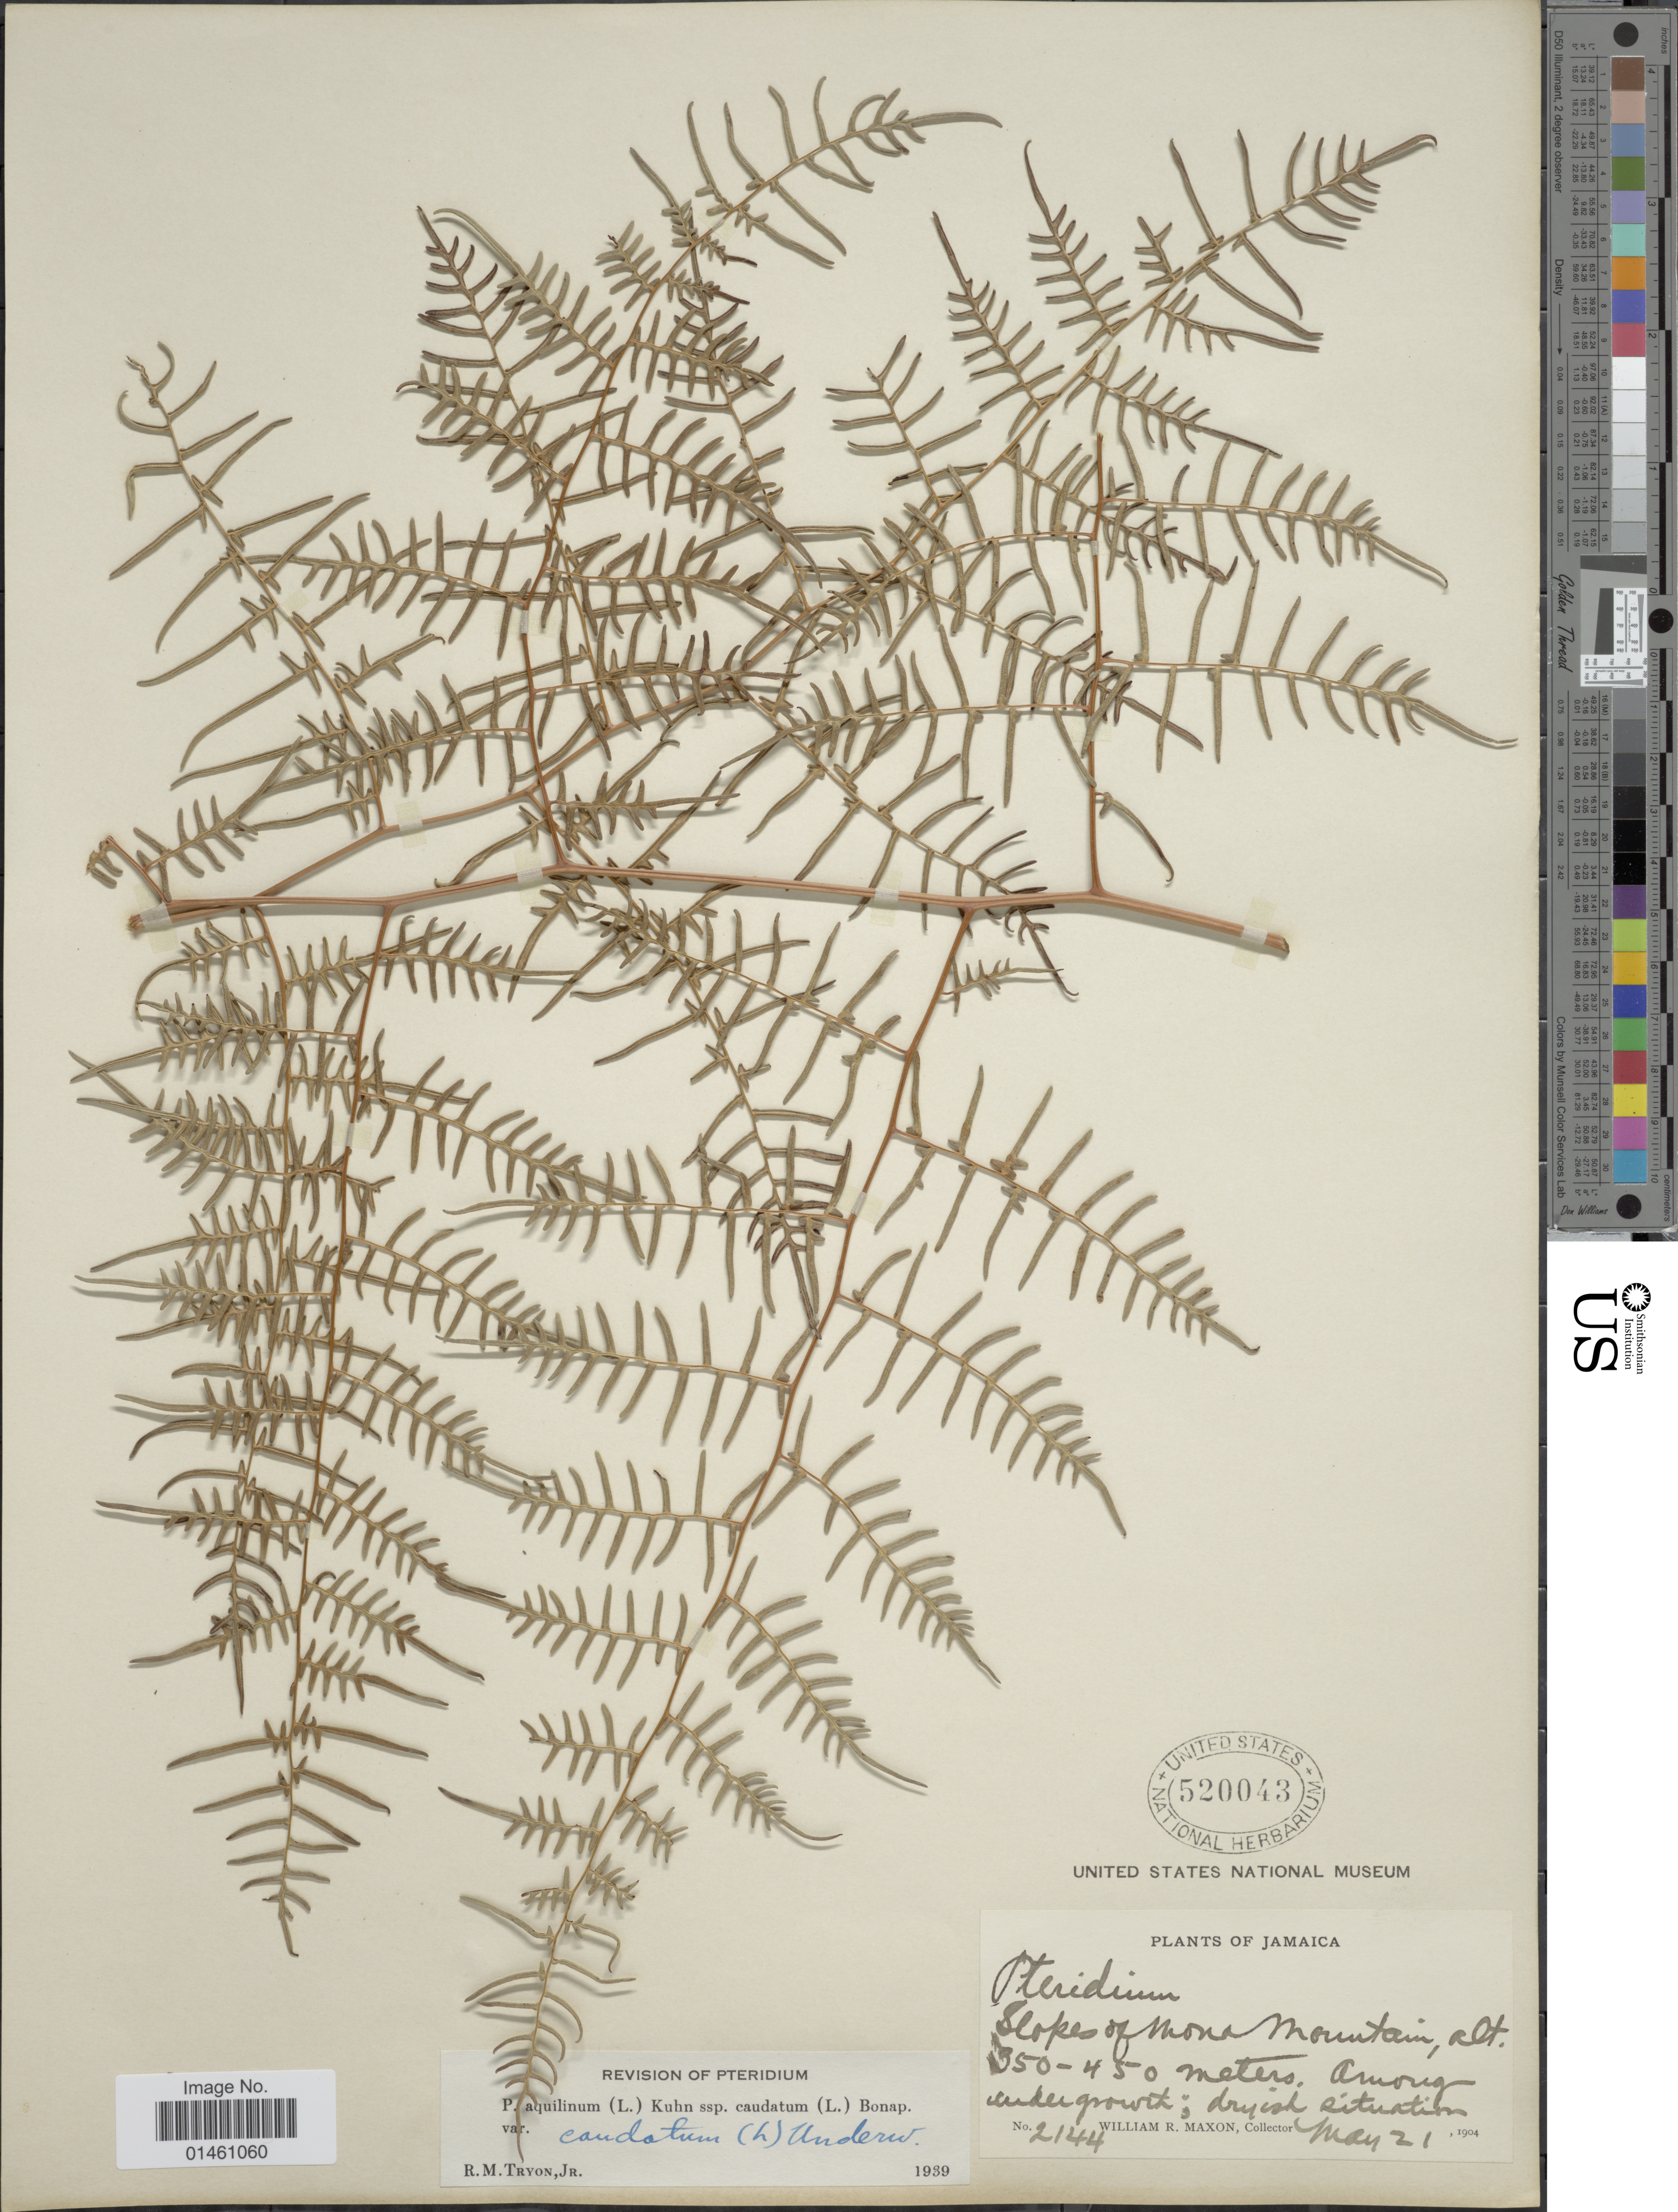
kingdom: Plantae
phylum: Tracheophyta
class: Polypodiopsida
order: Polypodiales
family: Dennstaedtiaceae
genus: Pteridium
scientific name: Pteridium caudatum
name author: (L.) Maxon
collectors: W. R. Maxon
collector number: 2144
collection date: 1904-05-21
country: Jamaica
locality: Slopes of Mona Mountain, among undergrowth; dryish situation.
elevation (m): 350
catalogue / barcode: US 520043